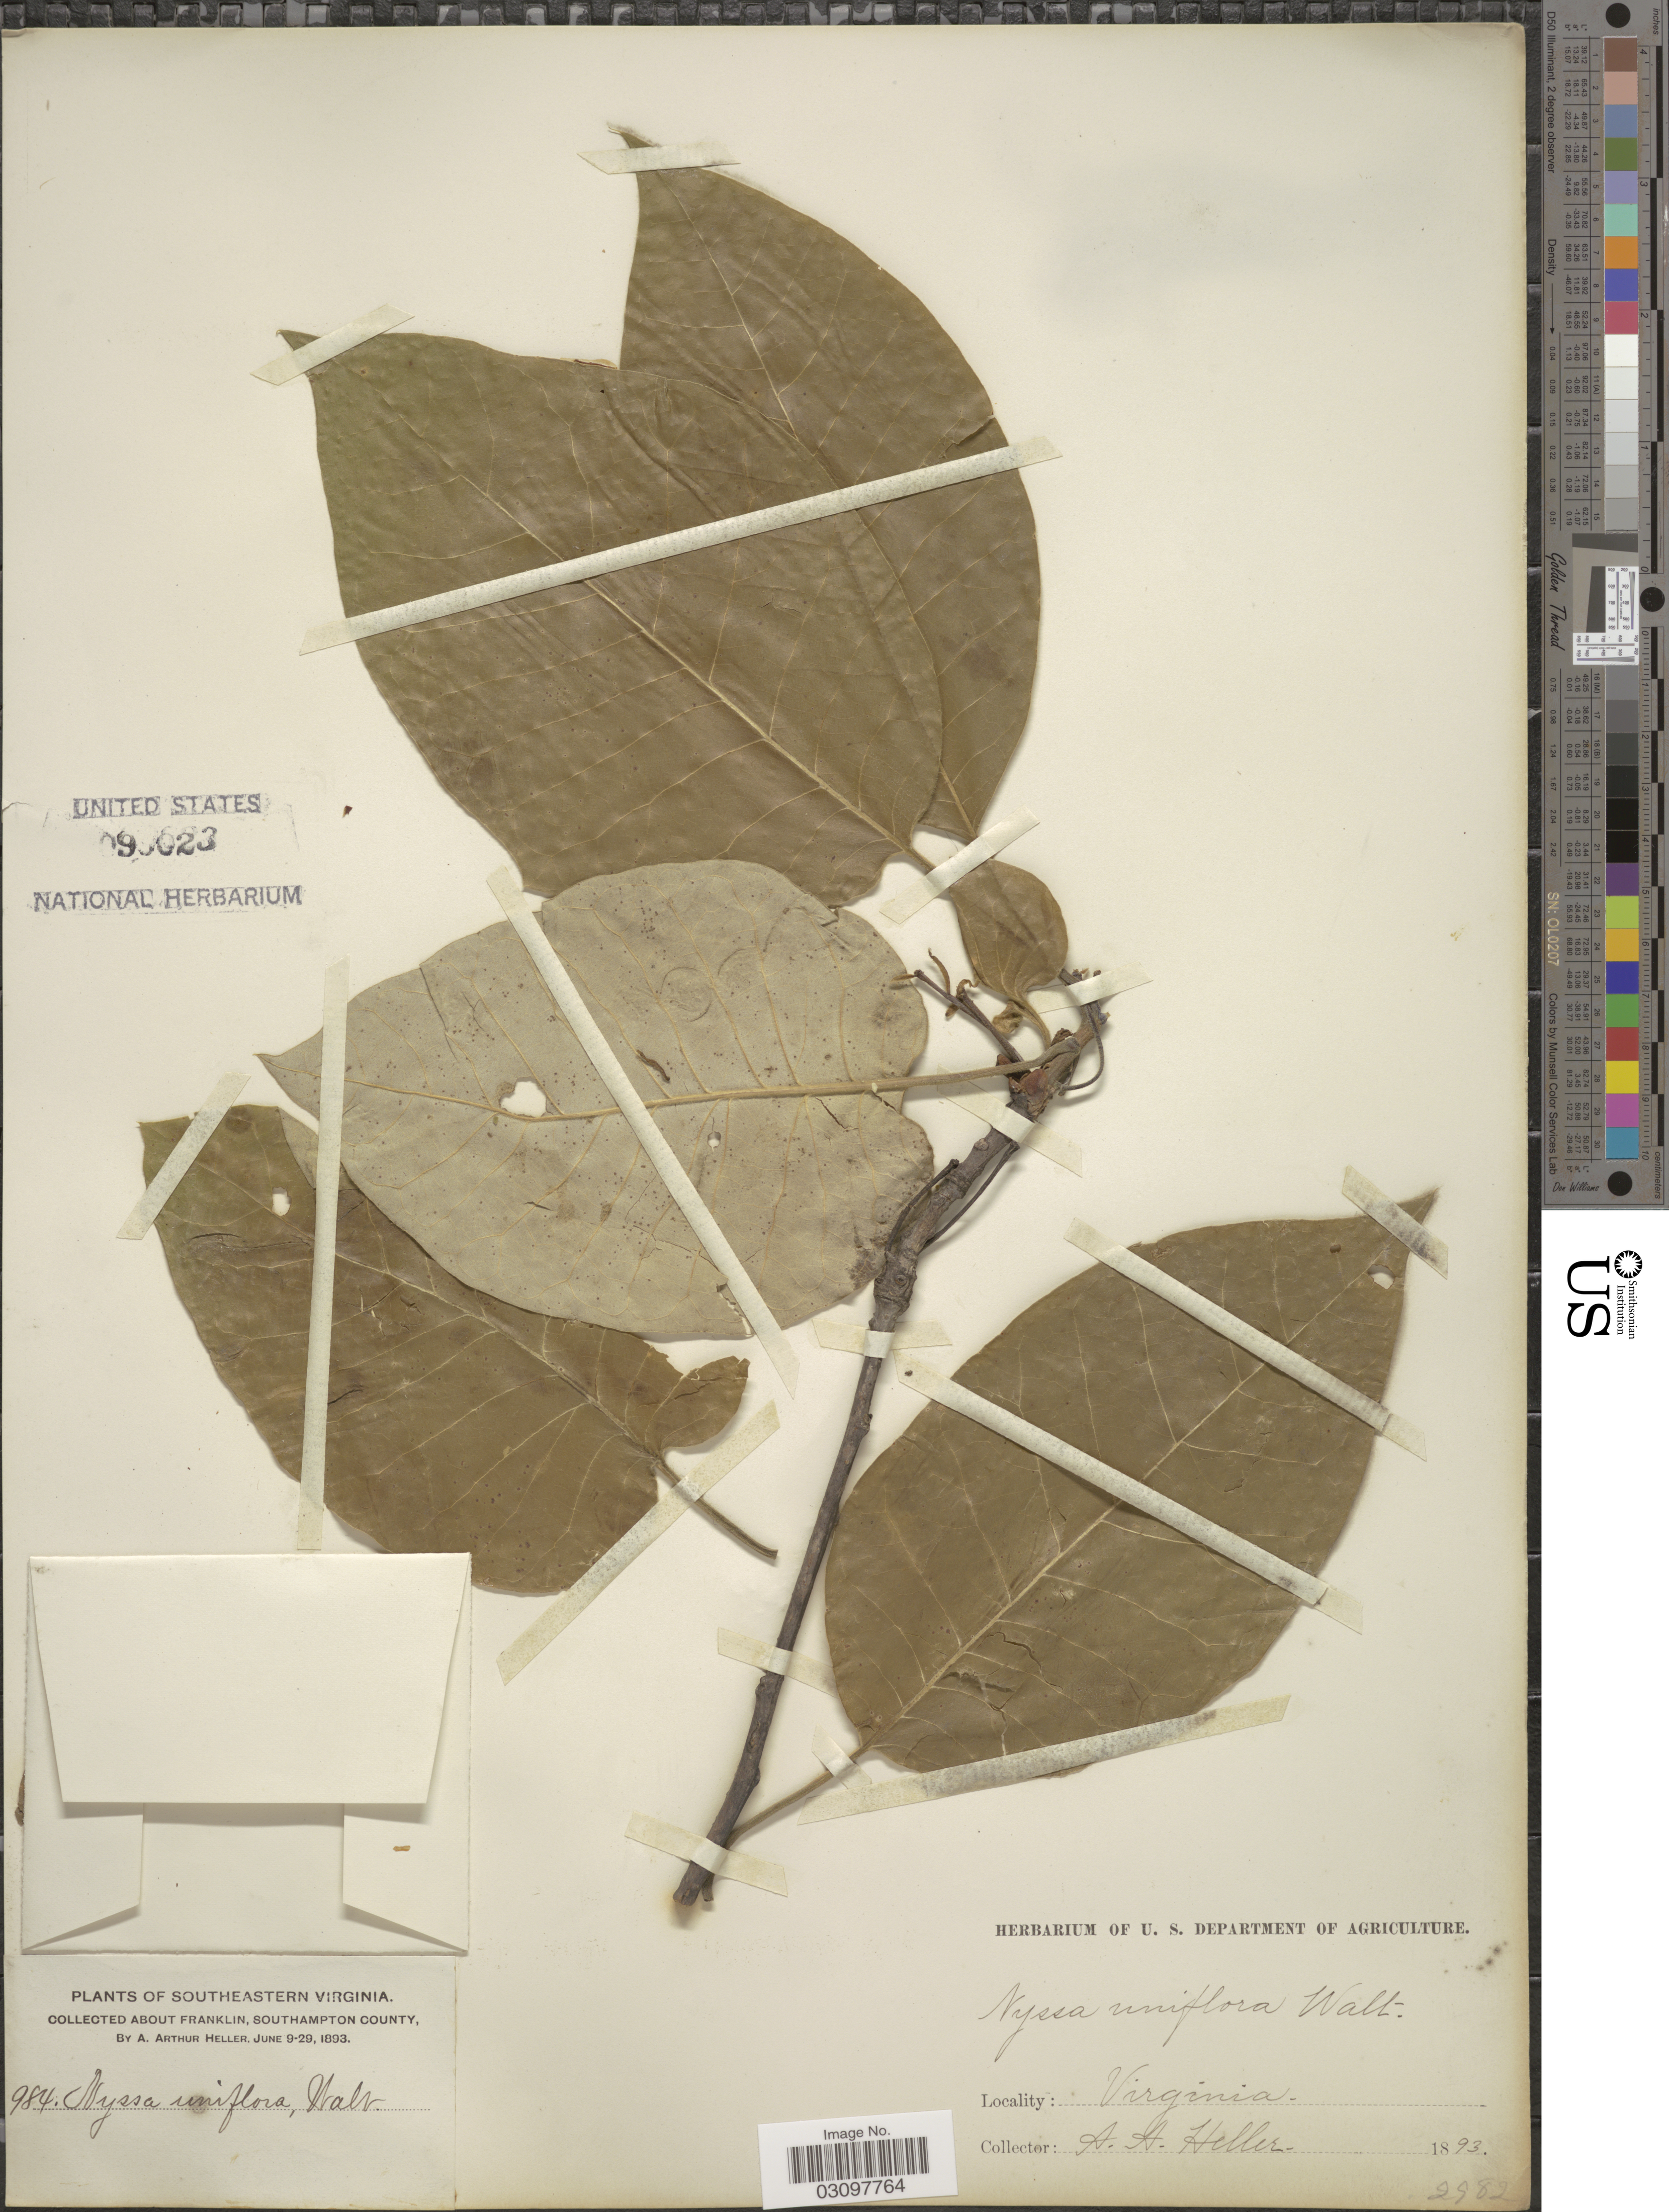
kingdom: Plantae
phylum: Tracheophyta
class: Magnoliopsida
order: Cornales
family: Nyssaceae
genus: Nyssa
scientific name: Nyssa aquatica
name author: L.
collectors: A. A. Heller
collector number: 984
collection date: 1893-06-09/1893-06-29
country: United States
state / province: Virginia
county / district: Southampton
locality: Southeastern Virginia. About Franklin, Southampton County.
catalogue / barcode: US 90023